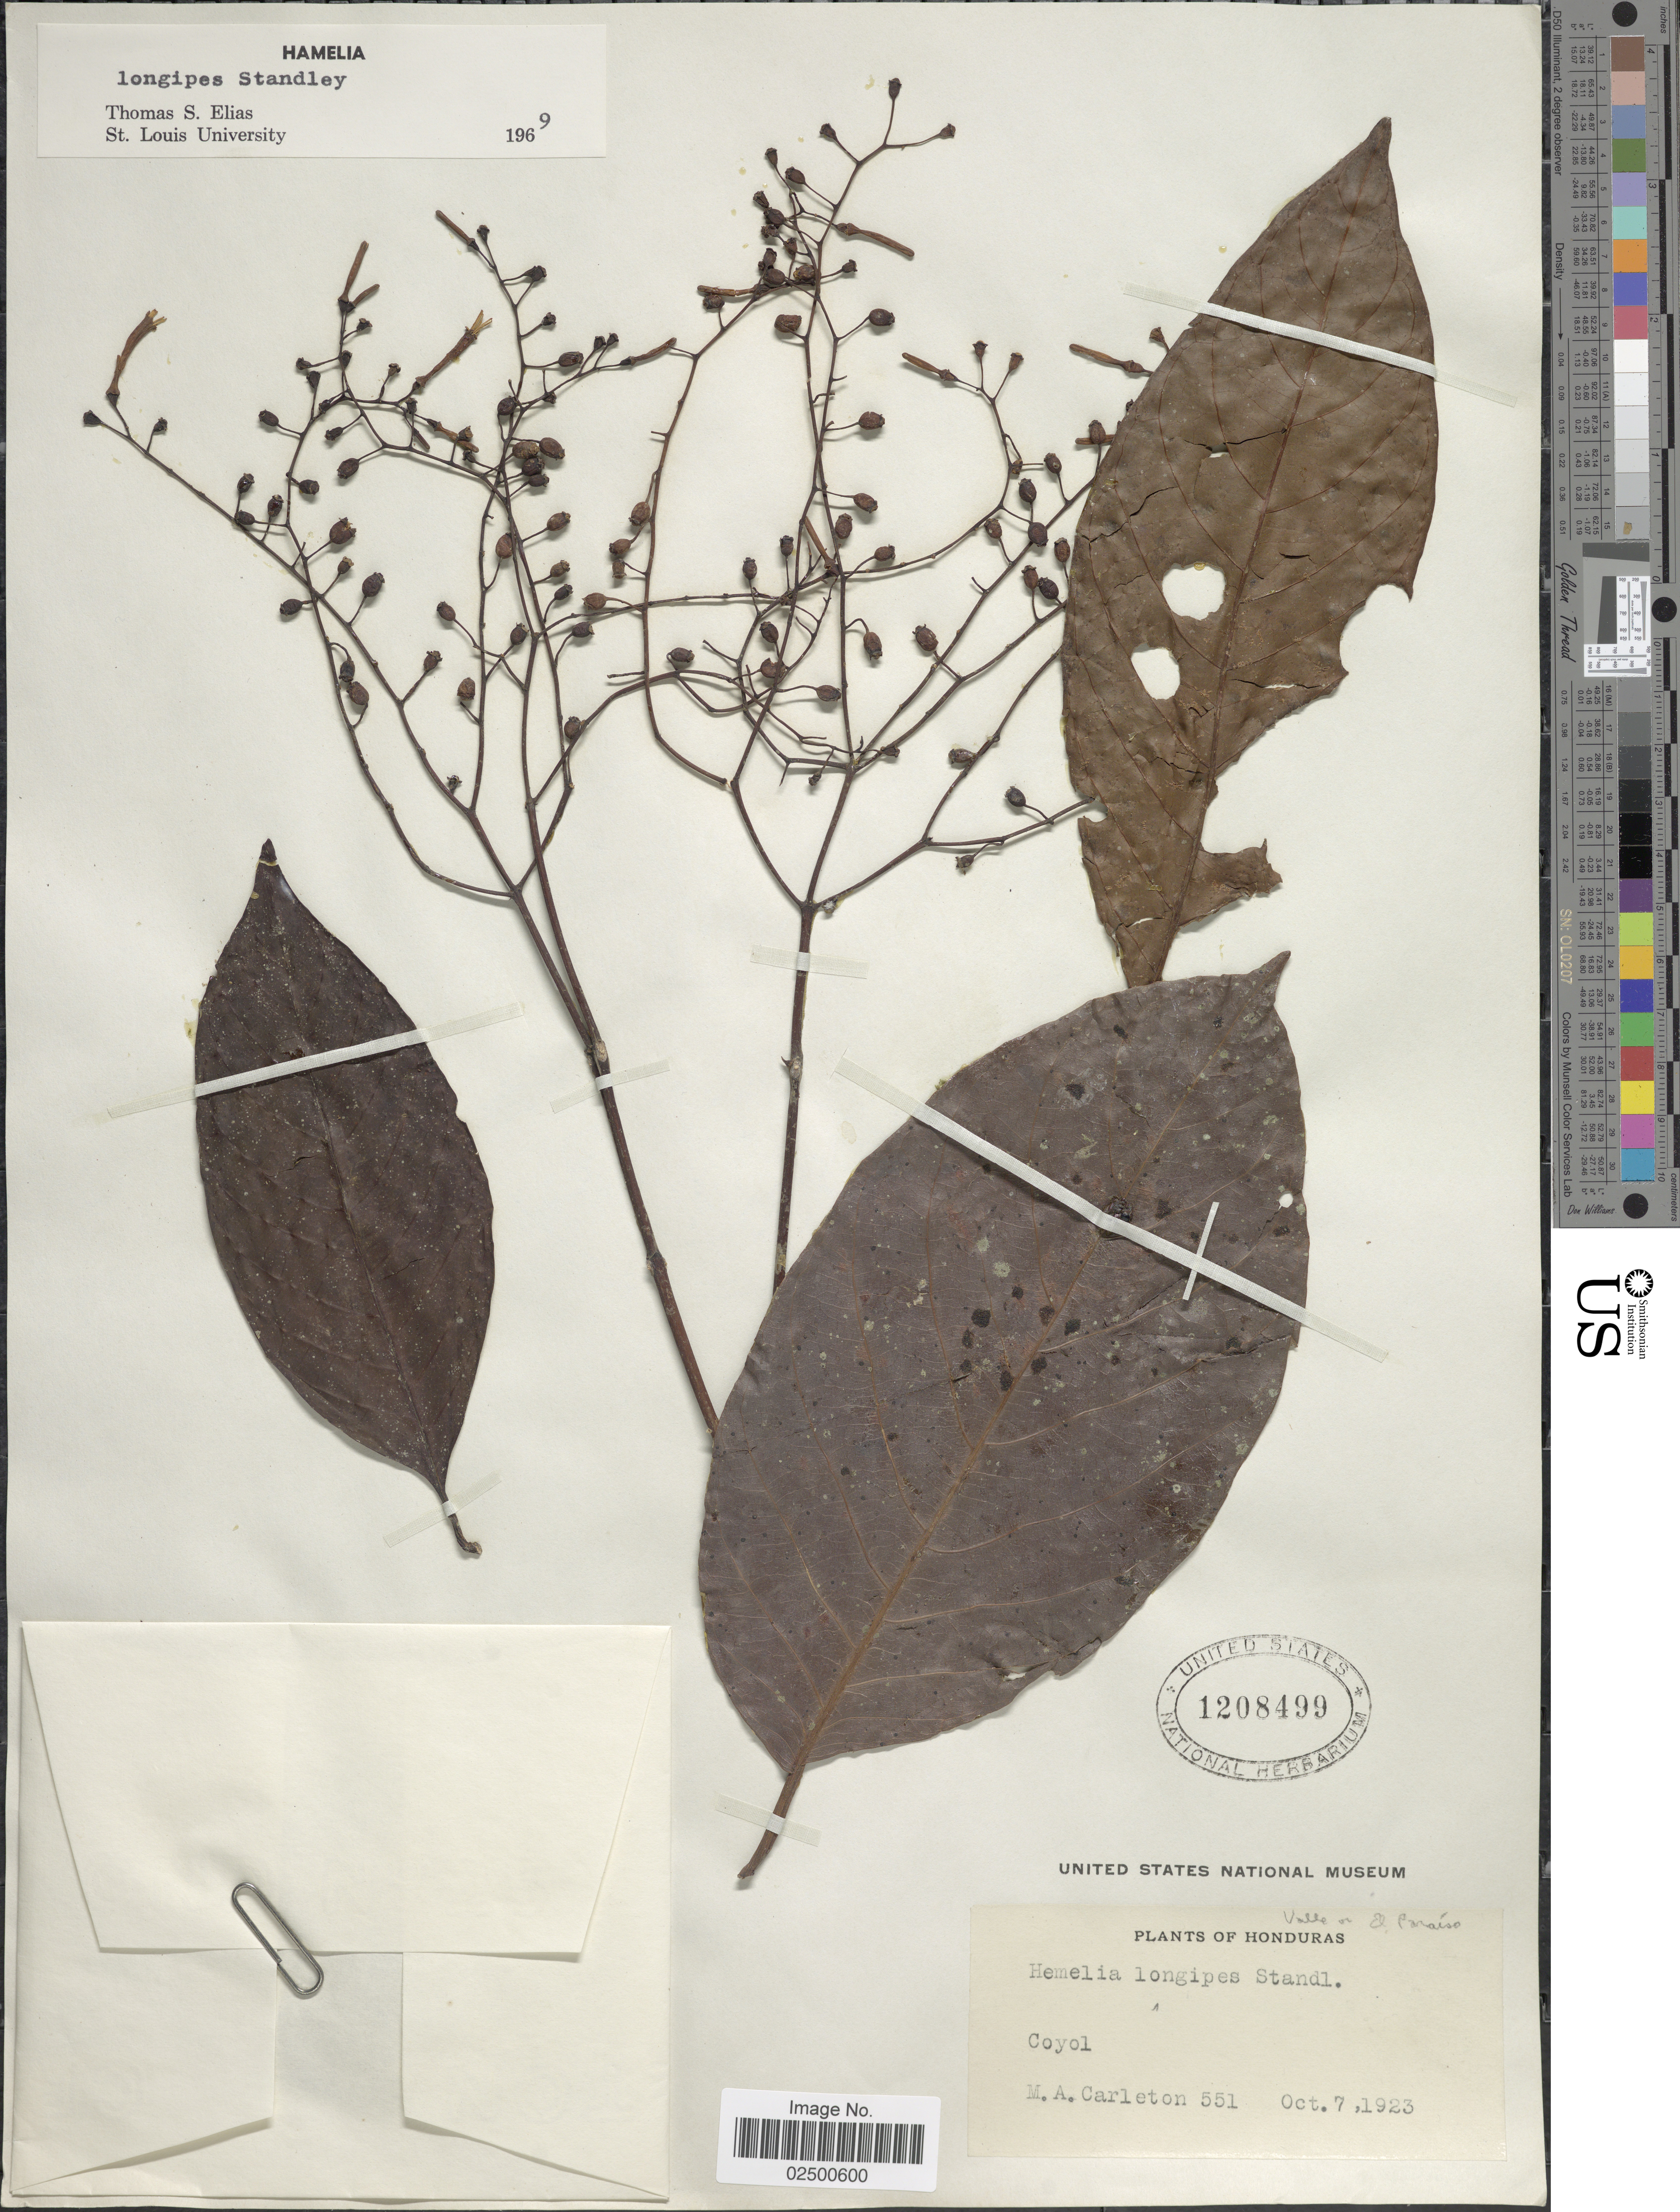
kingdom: Plantae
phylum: Tracheophyta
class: Magnoliopsida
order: Gentianales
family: Rubiaceae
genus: Hamelia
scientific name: Hamelia longipes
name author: Standl.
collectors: M. A. Carleton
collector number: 551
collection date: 1923-10-07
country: Honduras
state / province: El Paraíso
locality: Valle of El Paraiso. Coyol.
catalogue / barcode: US 1208499